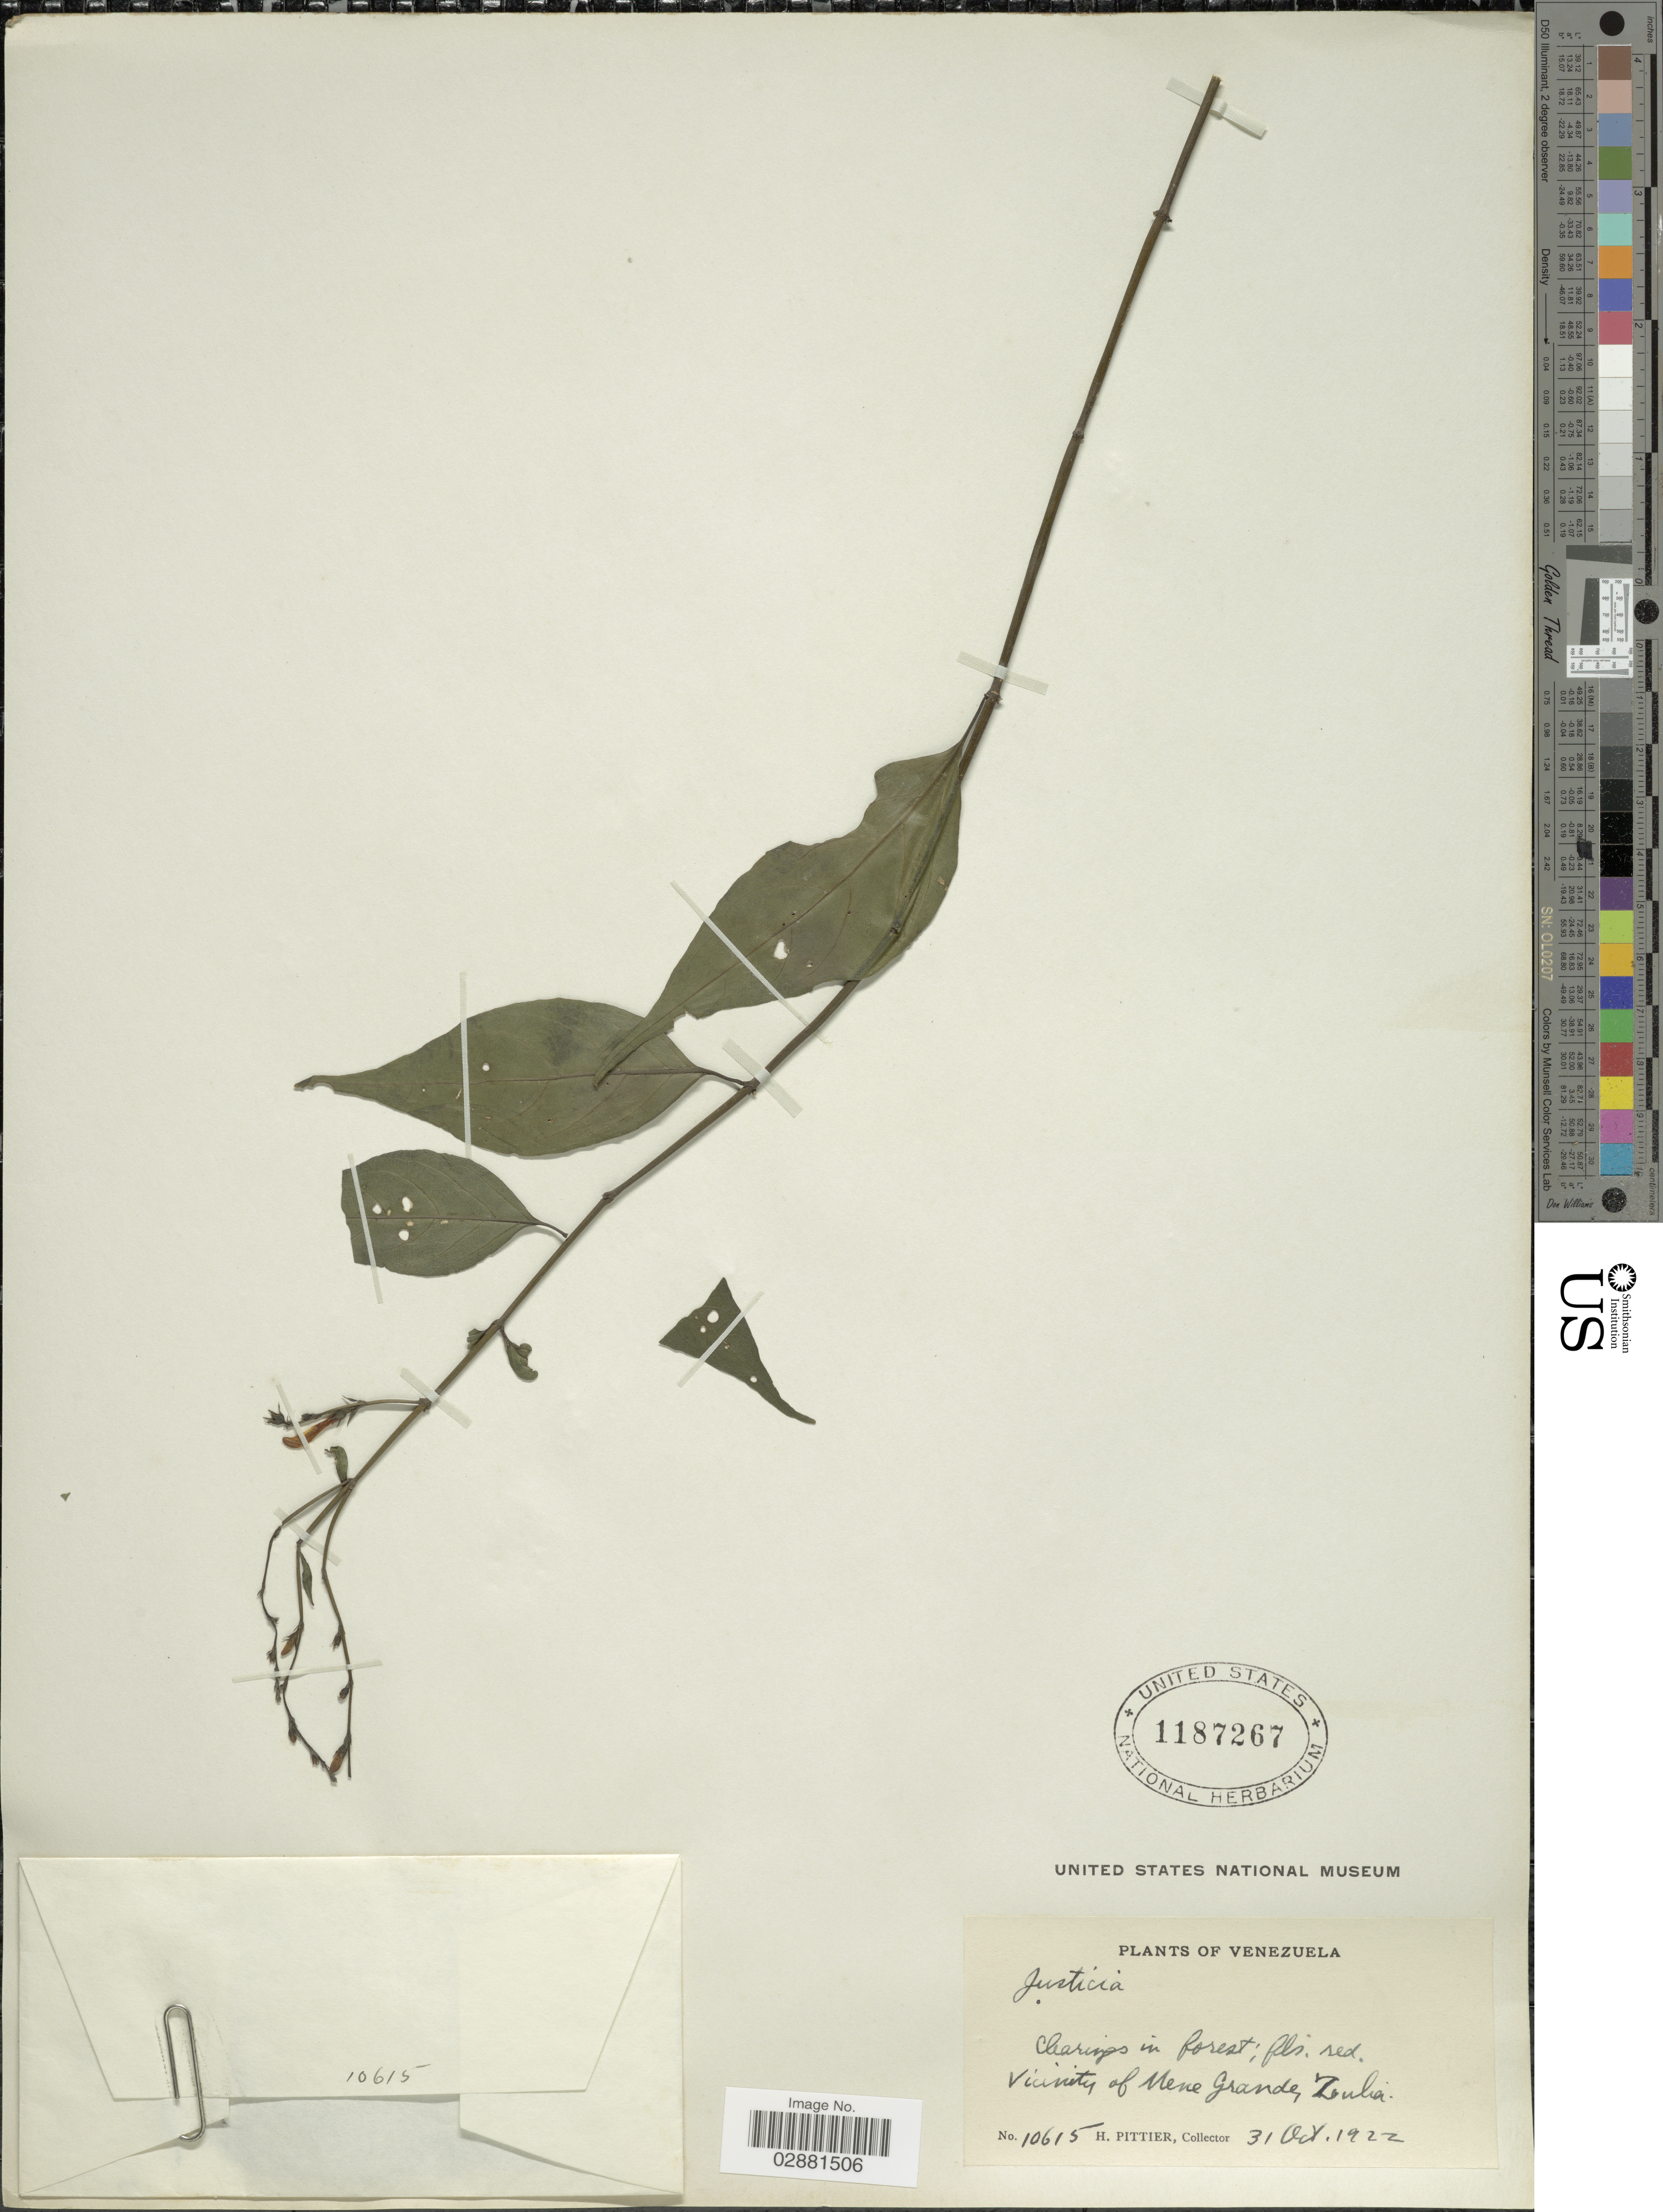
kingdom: Plantae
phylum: Tracheophyta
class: Magnoliopsida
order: Lamiales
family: Acanthaceae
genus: Justicia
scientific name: Justicia sp.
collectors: H. F. Pittier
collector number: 10615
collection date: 1922-10-31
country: Venezuela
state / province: Zulia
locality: Vicinity of Mene Grande, Zulia.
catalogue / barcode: US 1187267